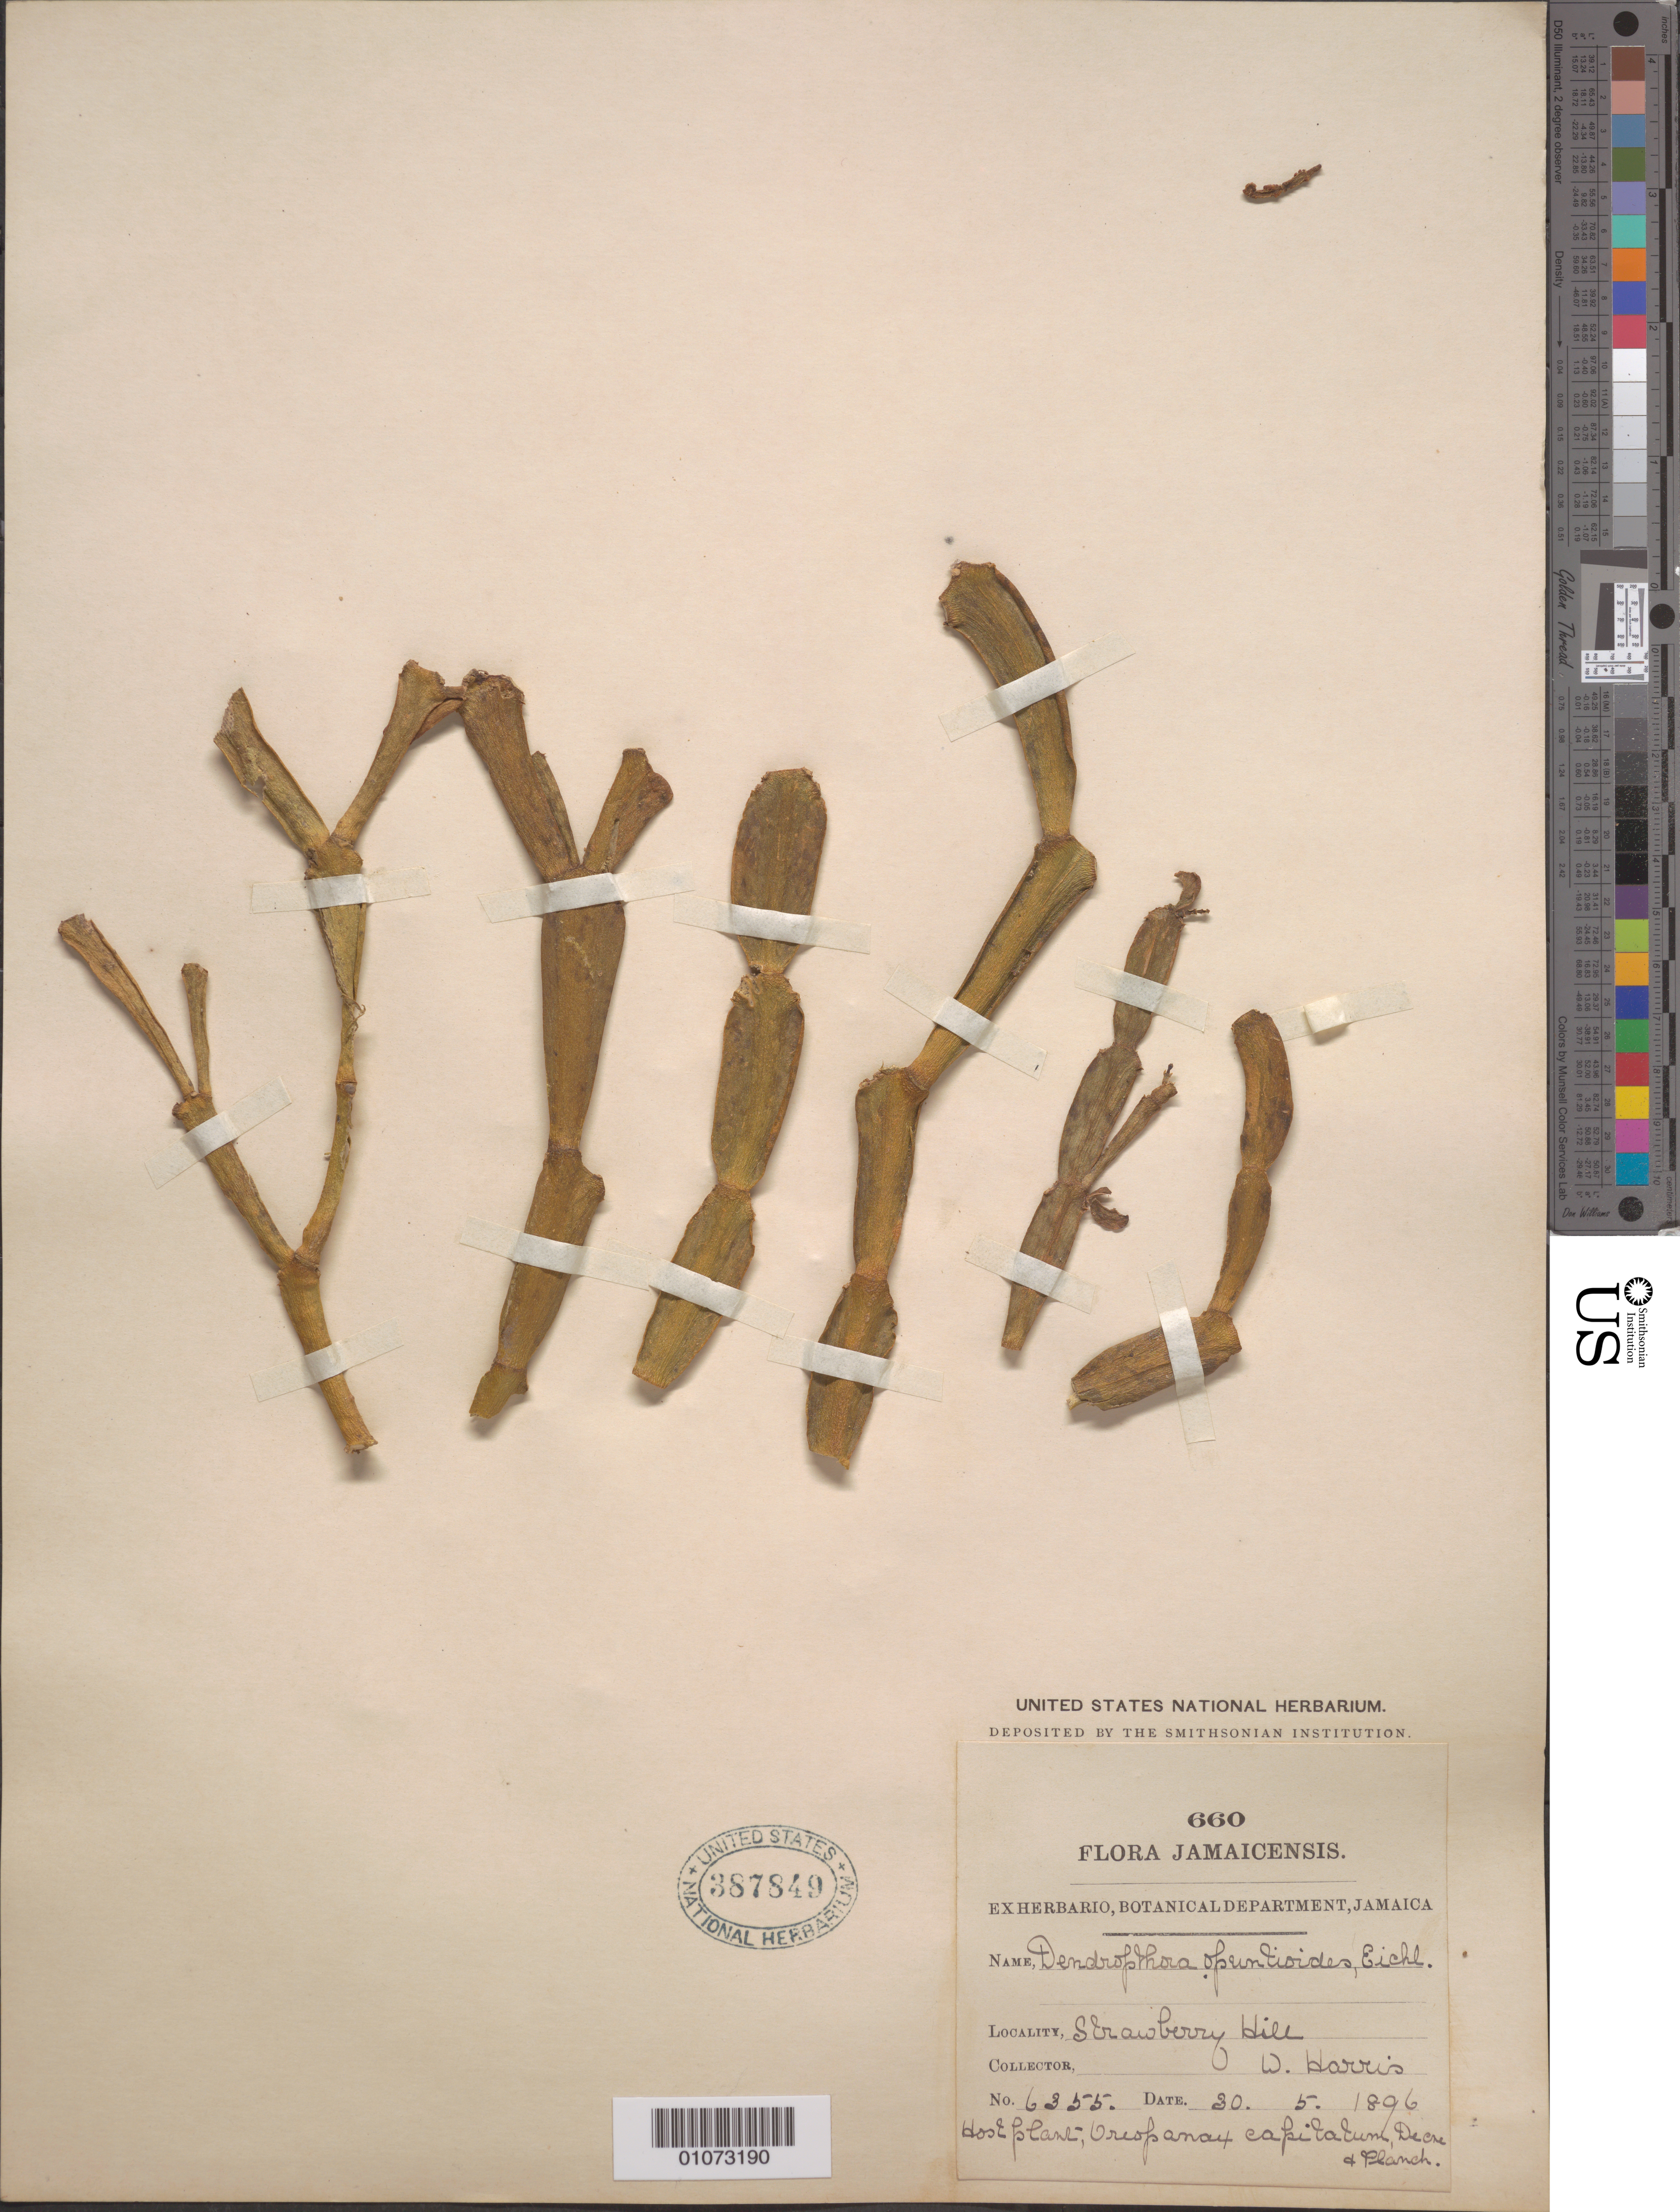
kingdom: Plantae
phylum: Tracheophyta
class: Magnoliopsida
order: Santalales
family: Viscaceae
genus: Dendrophthora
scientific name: Dendrophthora opuntioides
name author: (L.) Eichler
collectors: W. Harris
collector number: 6355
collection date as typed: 30 May 1896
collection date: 1896-05-30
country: Jamaica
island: Jamaica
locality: Strawberry Hill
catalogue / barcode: US 387849